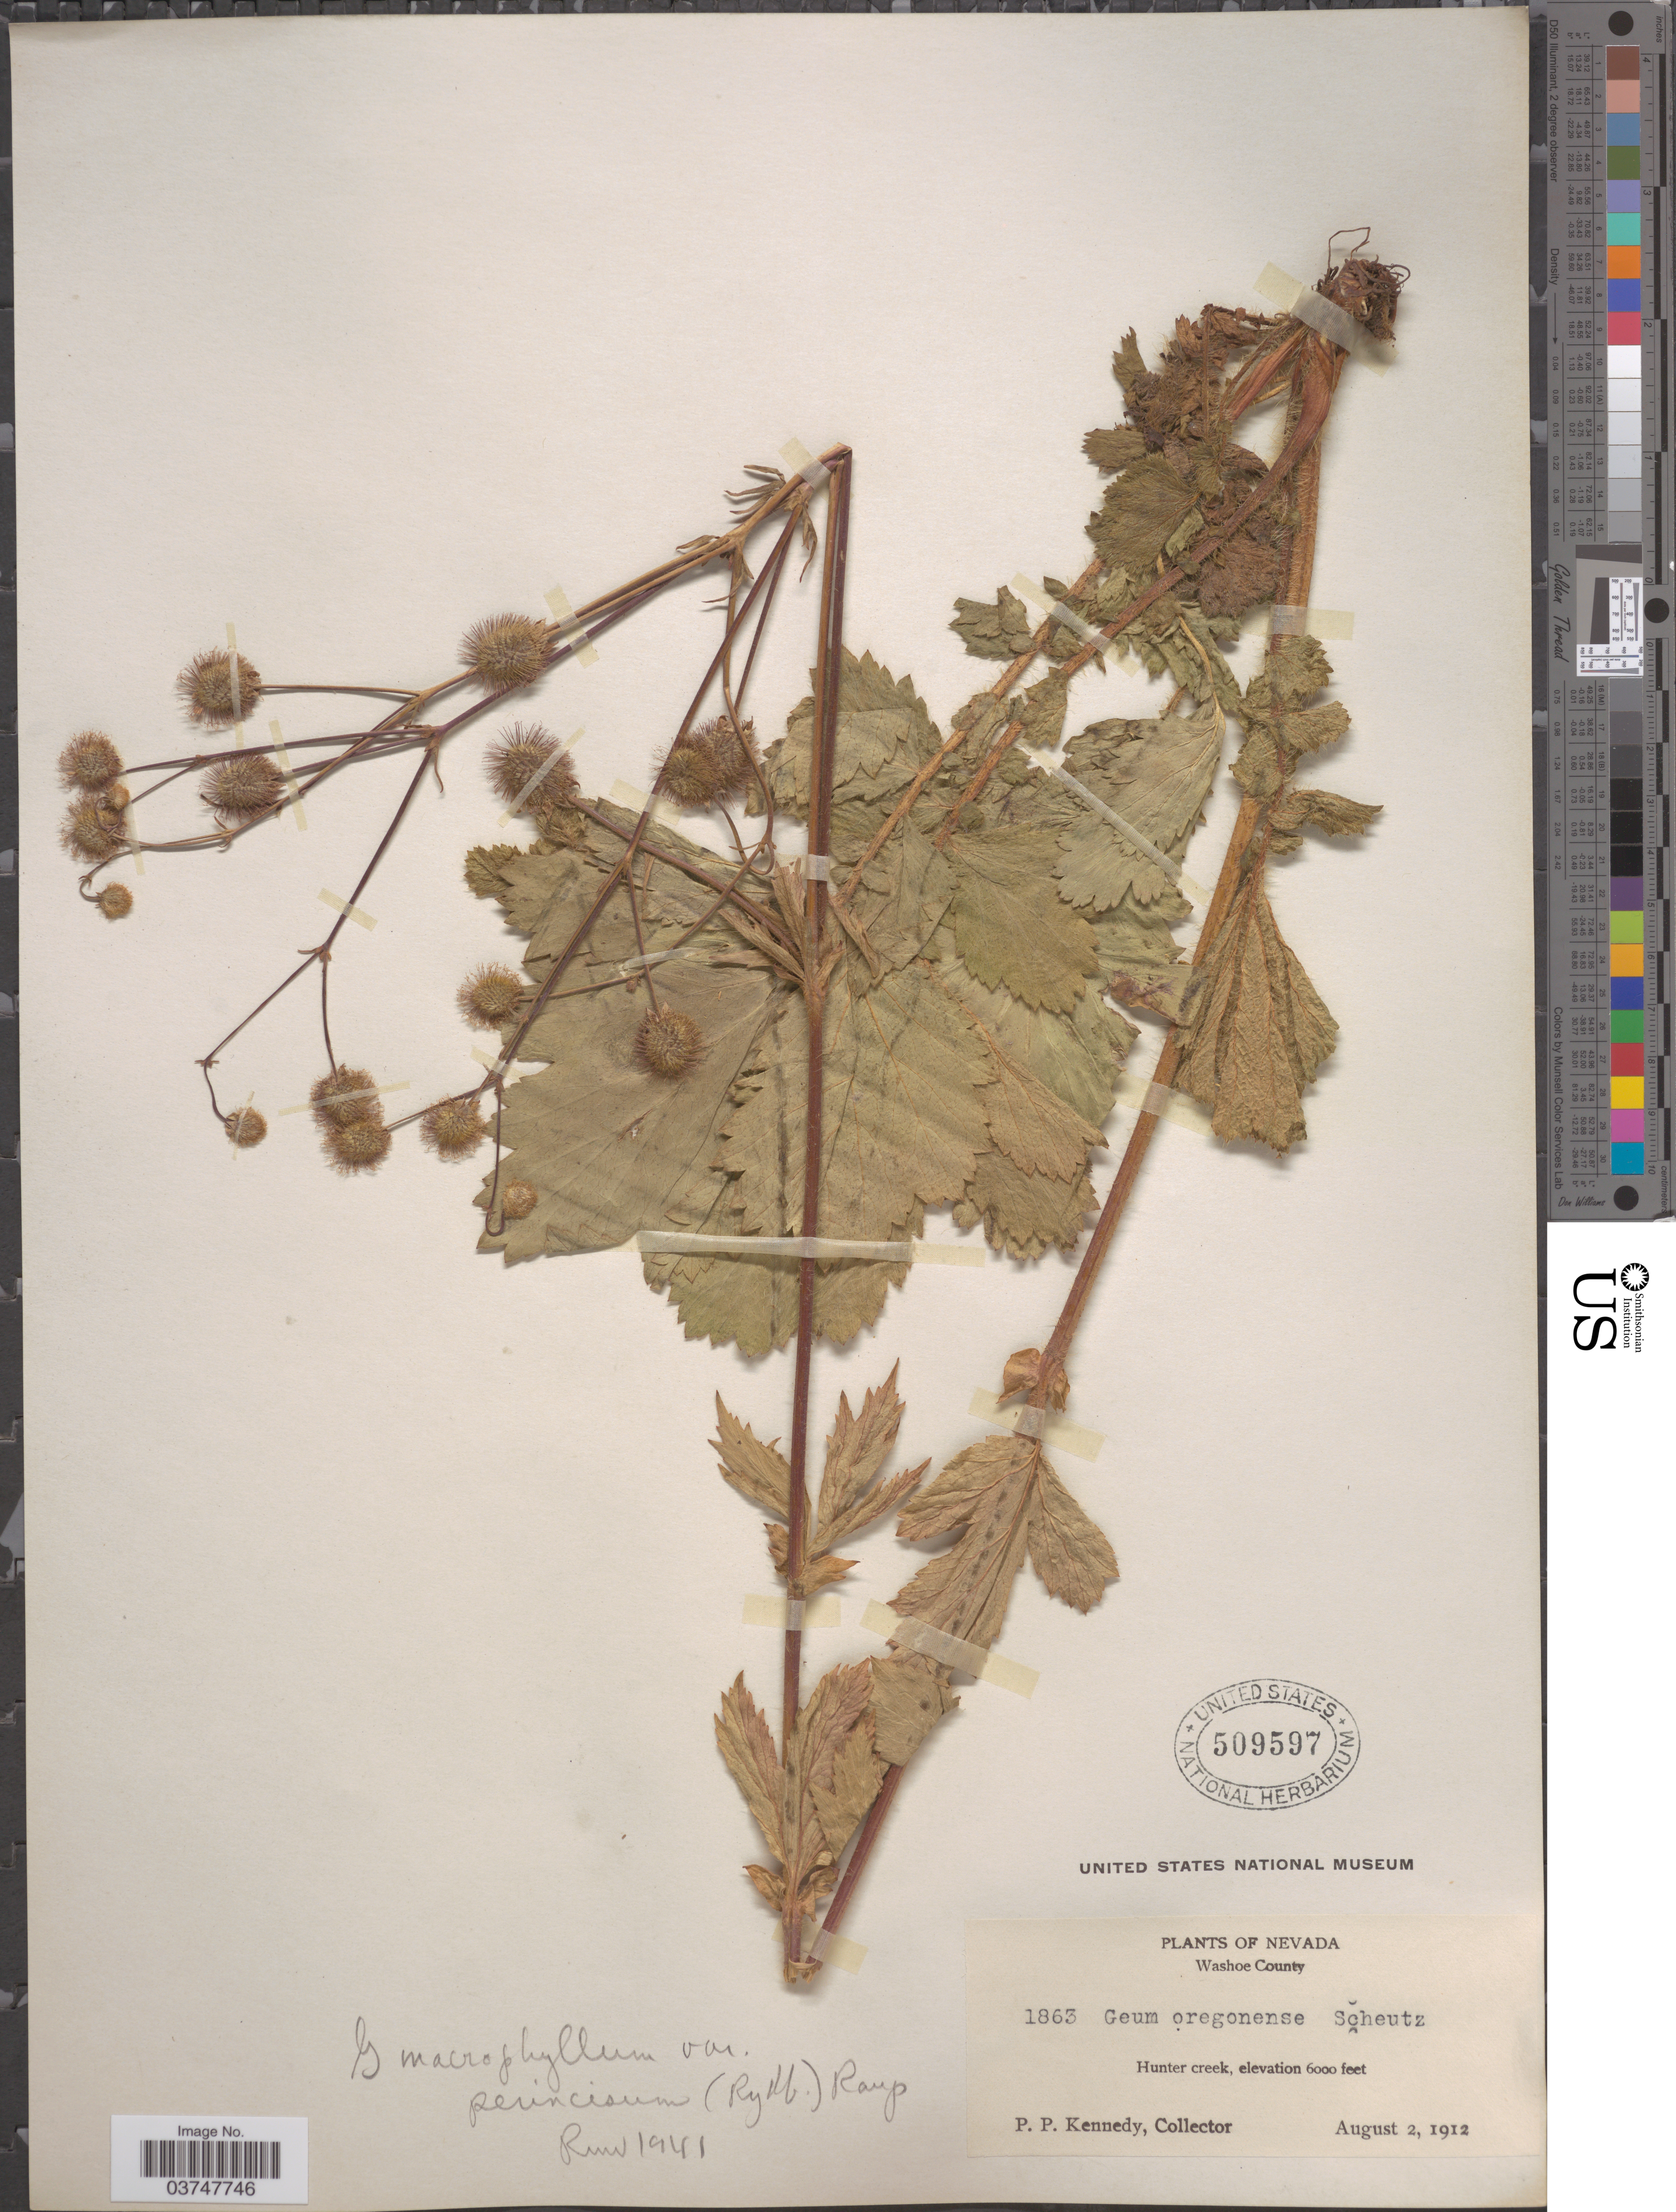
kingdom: Plantae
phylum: Tracheophyta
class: Magnoliopsida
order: Rosales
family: Rosaceae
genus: Geum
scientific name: Geum macrophyllum var. perincisum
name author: (Rydb.) Raup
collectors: P. Kennedy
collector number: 1863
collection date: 1912-08-02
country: United States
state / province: Nevada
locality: Washoe County. Hunter Creek.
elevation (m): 1829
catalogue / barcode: US 509597